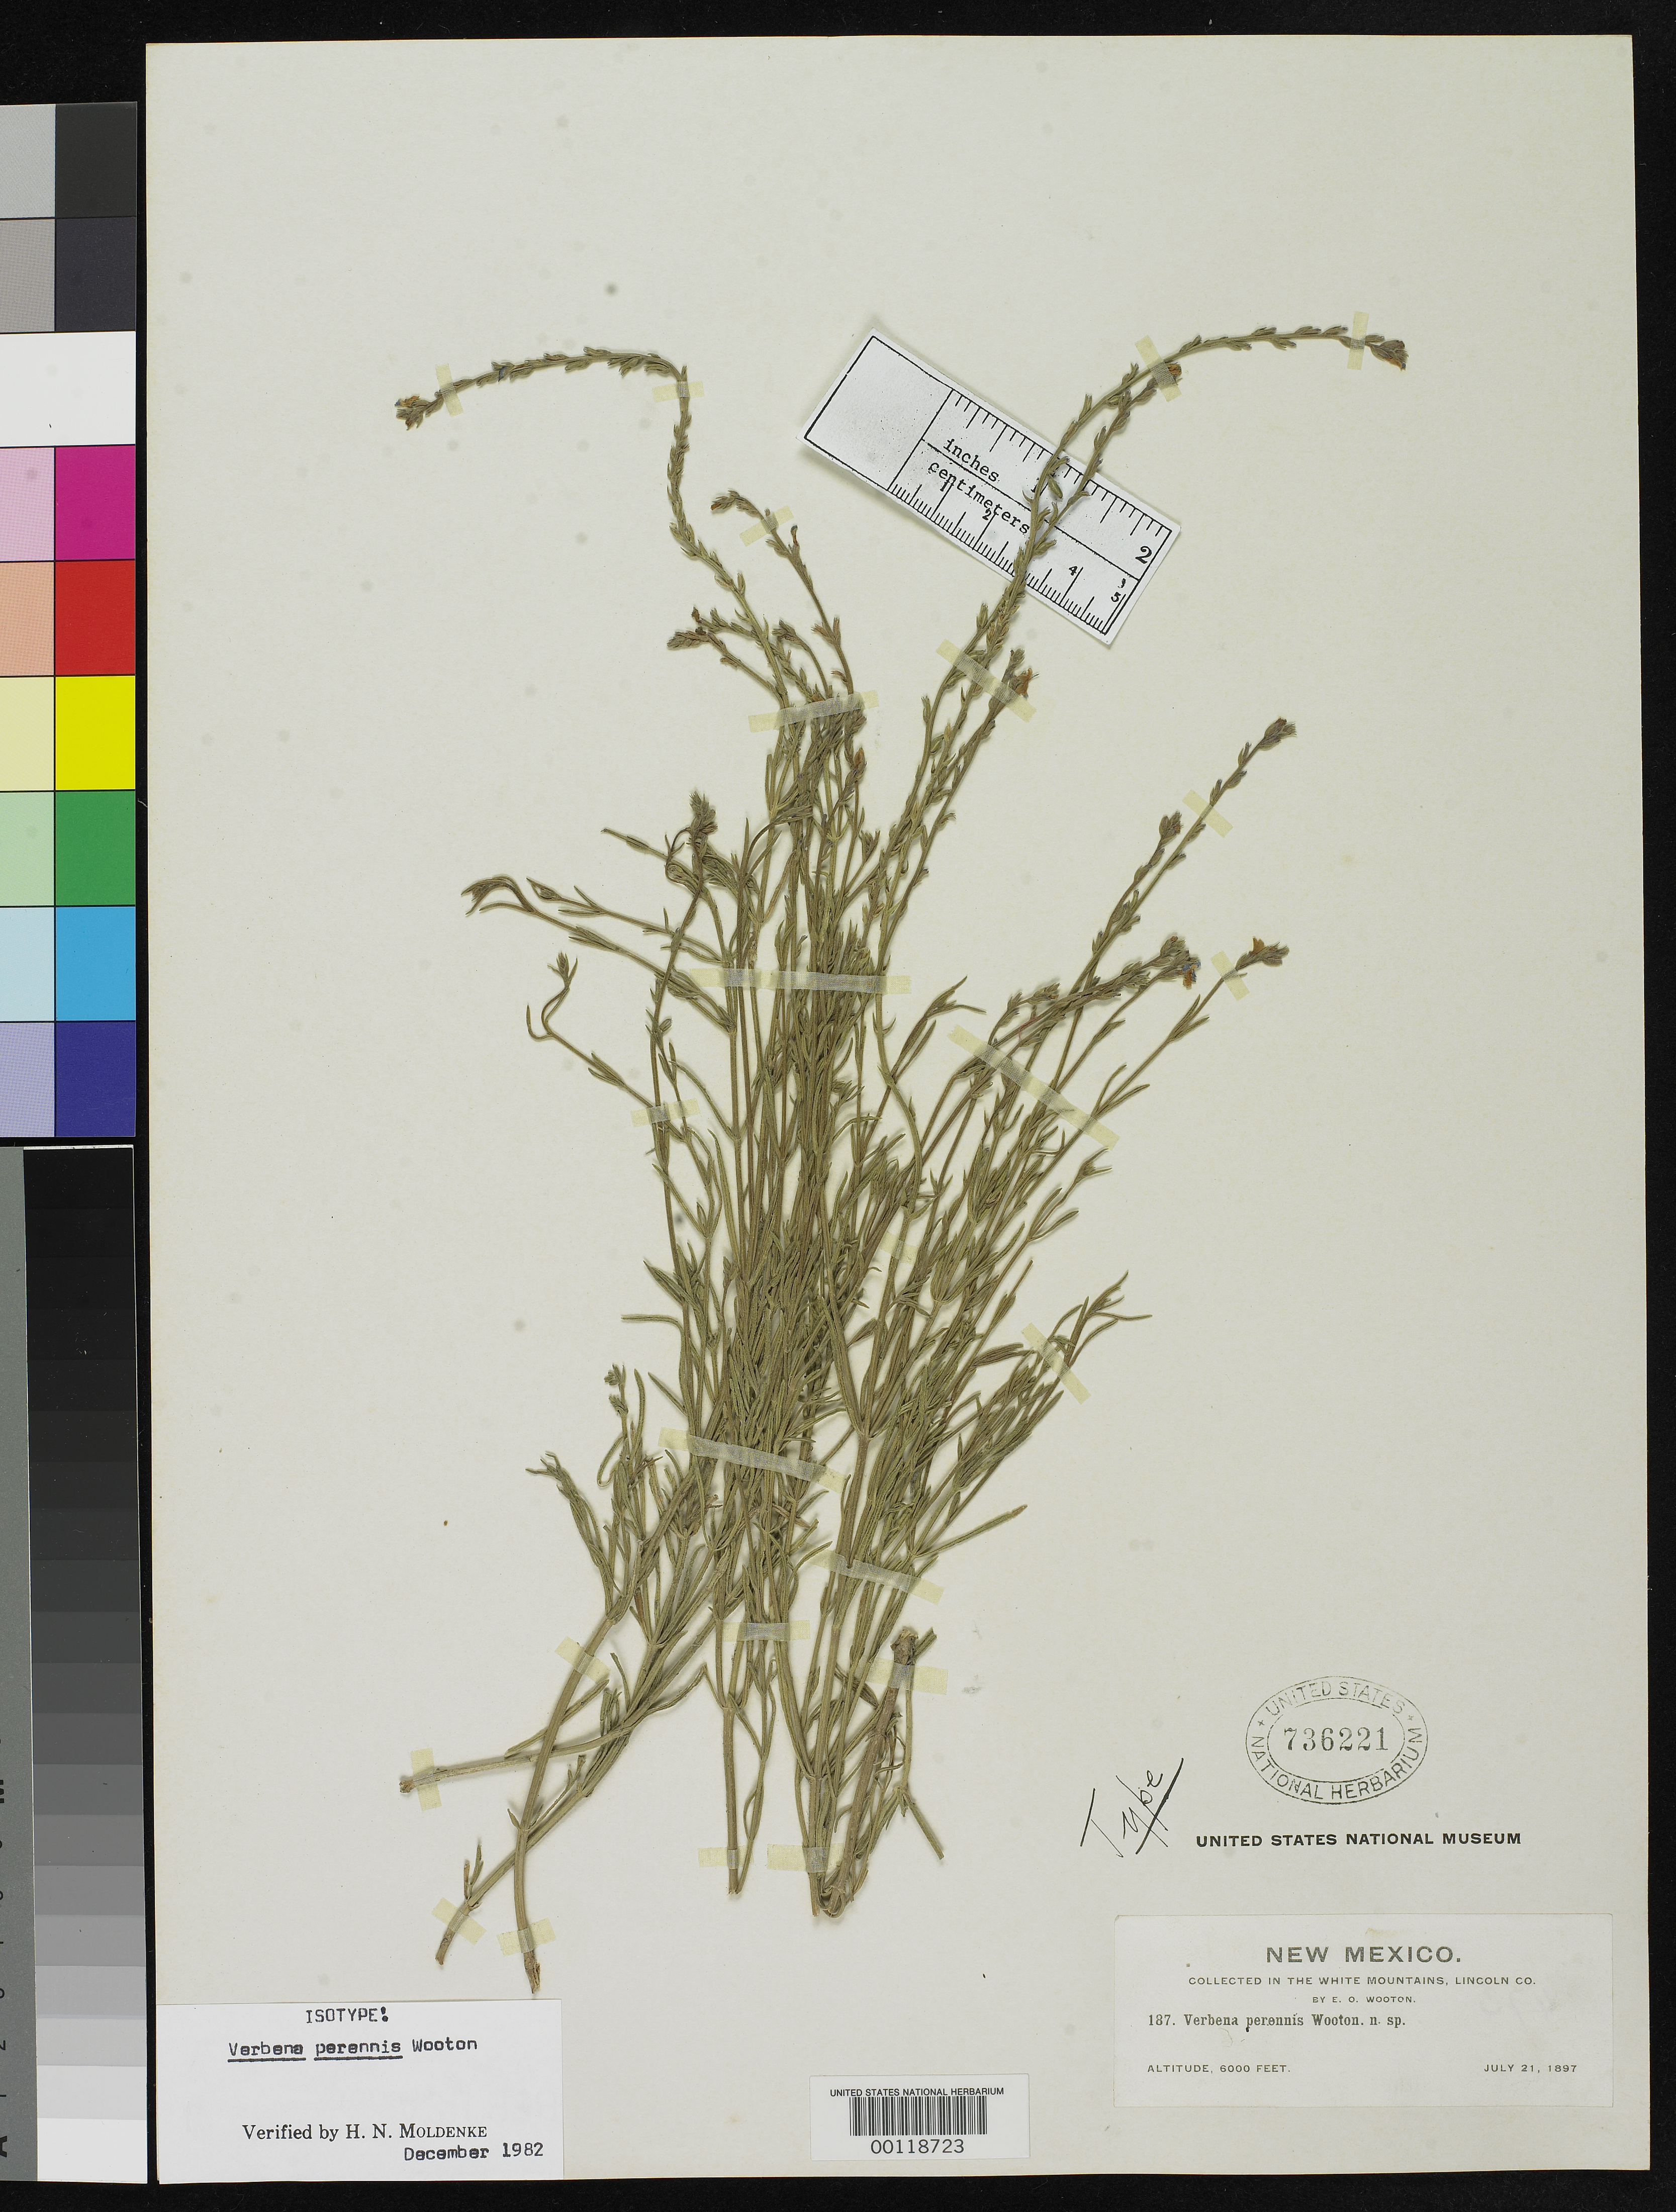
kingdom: Plantae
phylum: Tracheophyta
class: Magnoliopsida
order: Lamiales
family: Verbenaceae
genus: Verbena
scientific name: Verbena perennis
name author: Wooton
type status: Holotype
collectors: E. O. Wooton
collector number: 187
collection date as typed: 21 Jul 1897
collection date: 1897-07-21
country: United States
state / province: New Mexico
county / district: Lincoln / Otero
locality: West of Mescalero Agency.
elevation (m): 1829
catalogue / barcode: US 736221